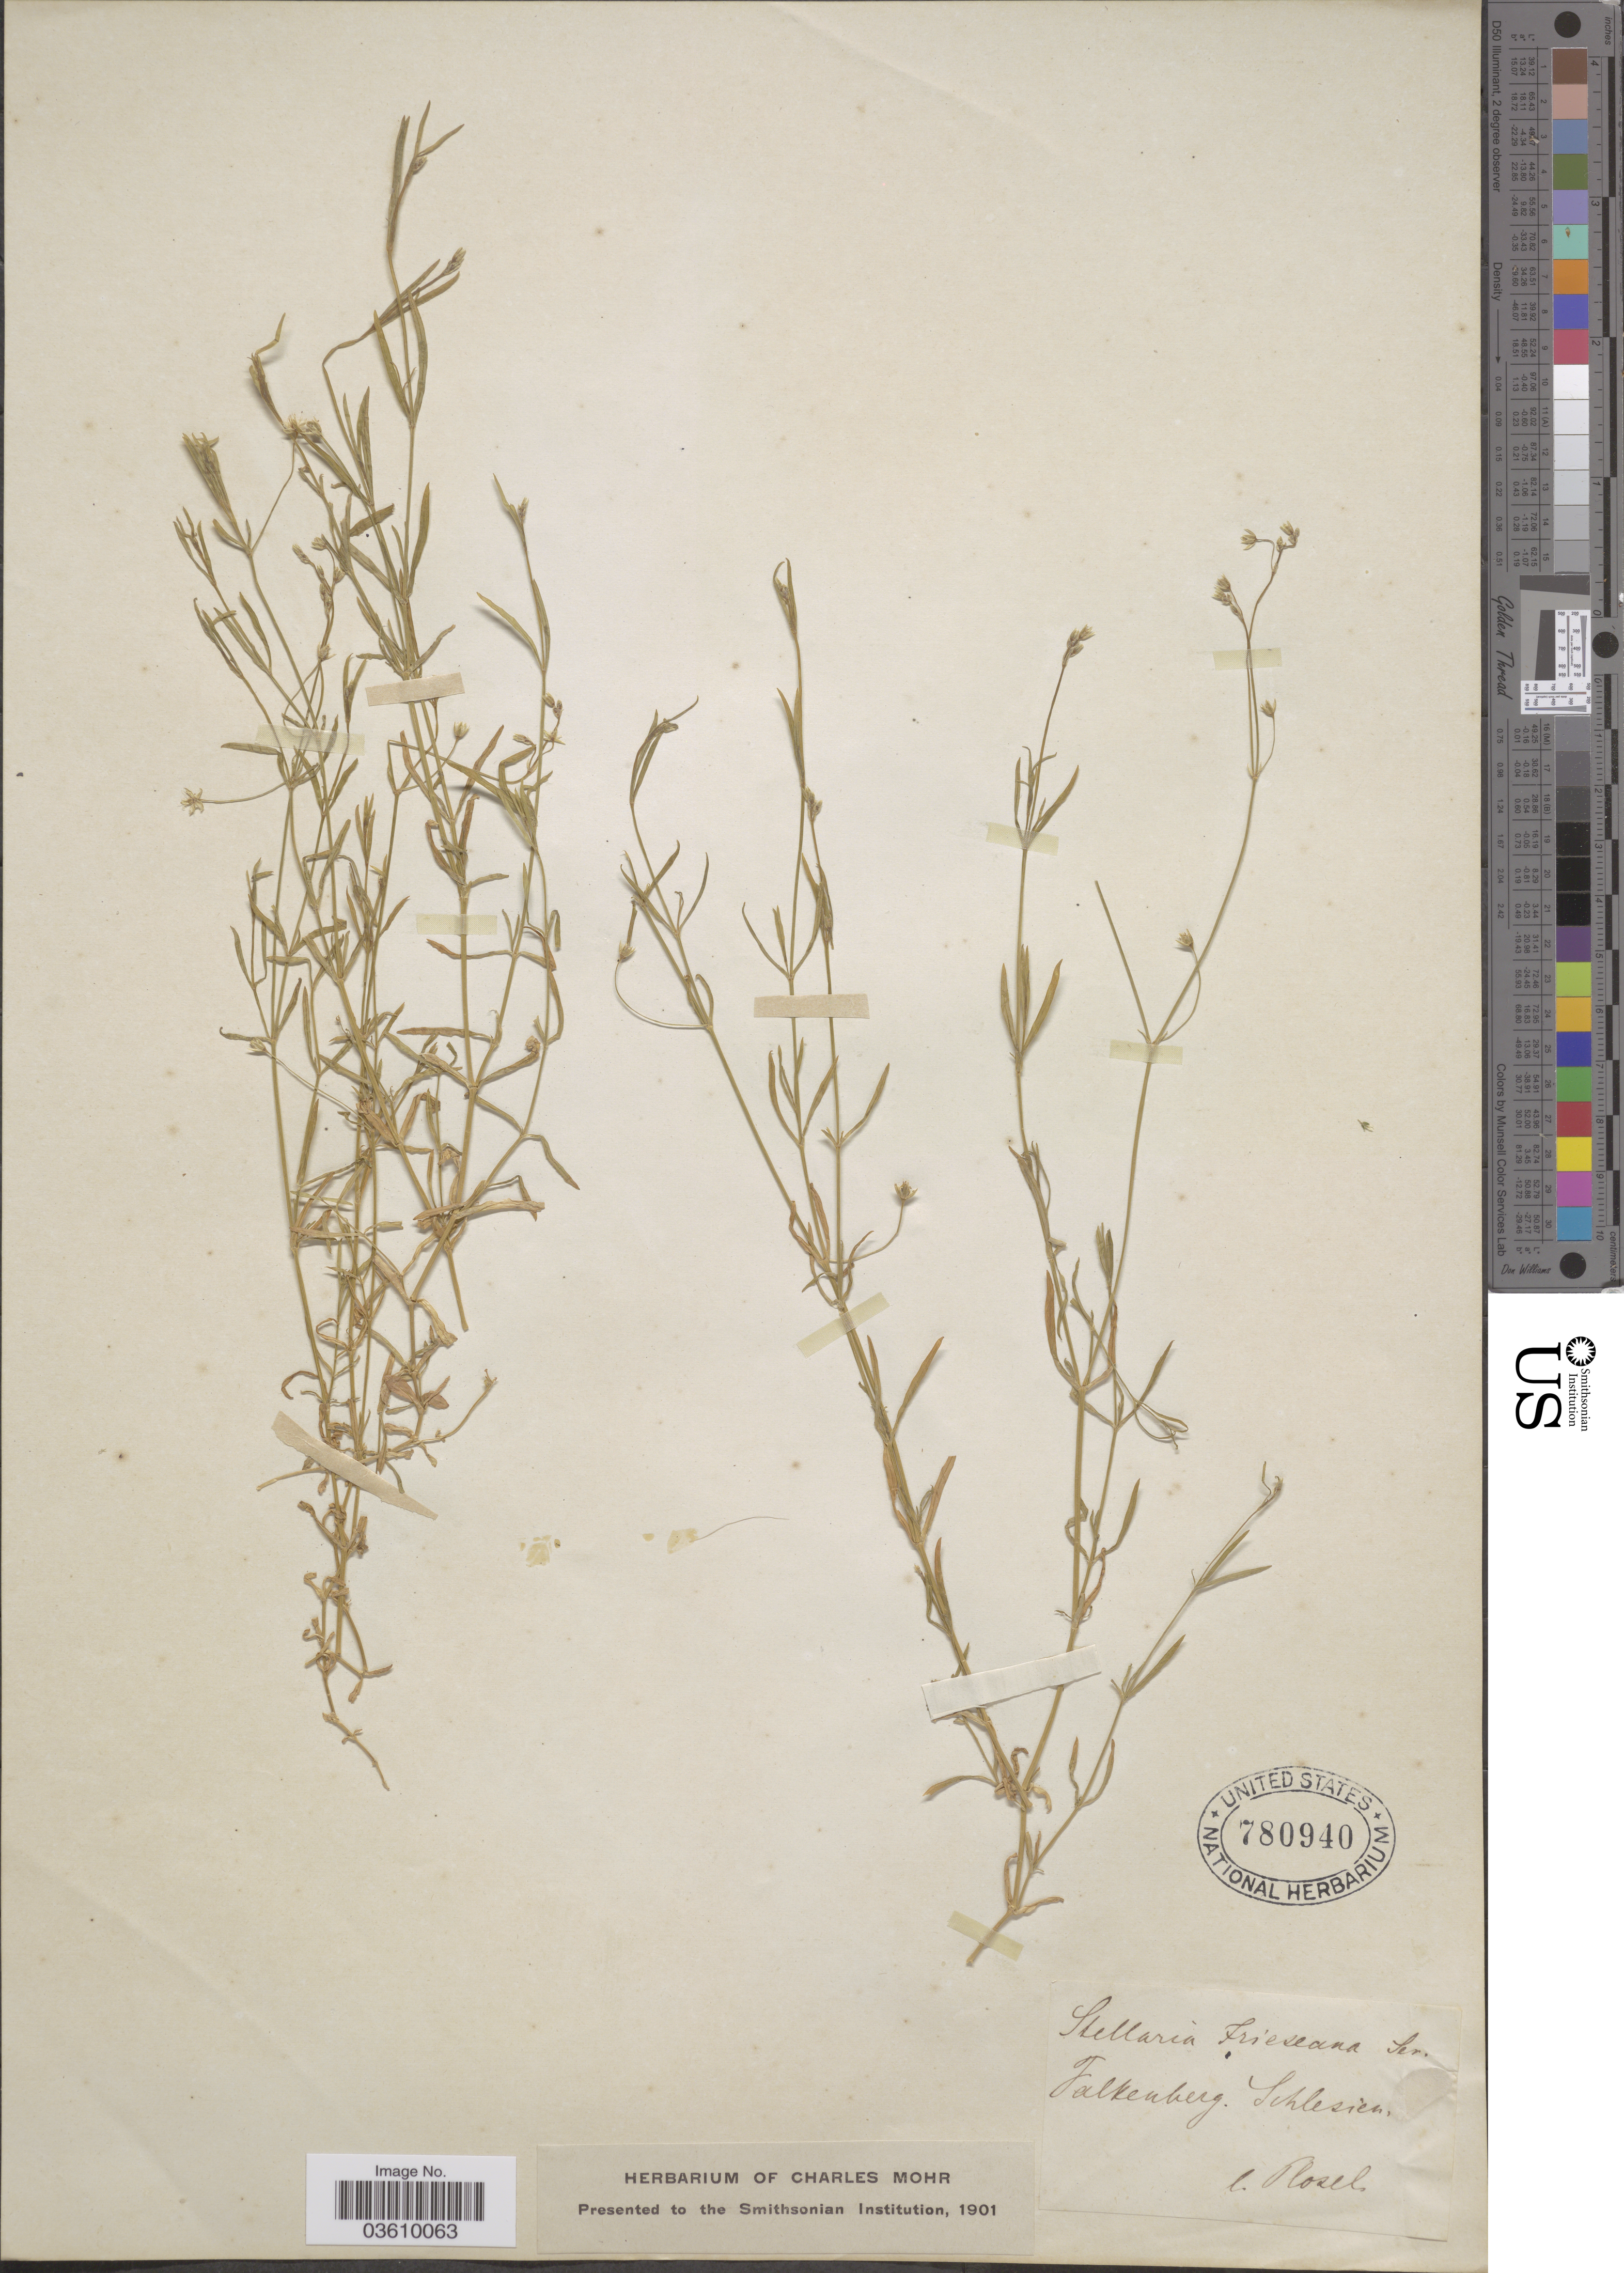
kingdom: Plantae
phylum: Tracheophyta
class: Magnoliopsida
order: Caryophyllales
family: Caryophyllaceae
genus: Stellaria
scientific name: Stellaria friesiana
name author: Ser.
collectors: C. Rosel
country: Poland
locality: Falkenberg. Schlesien.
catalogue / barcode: US 780940